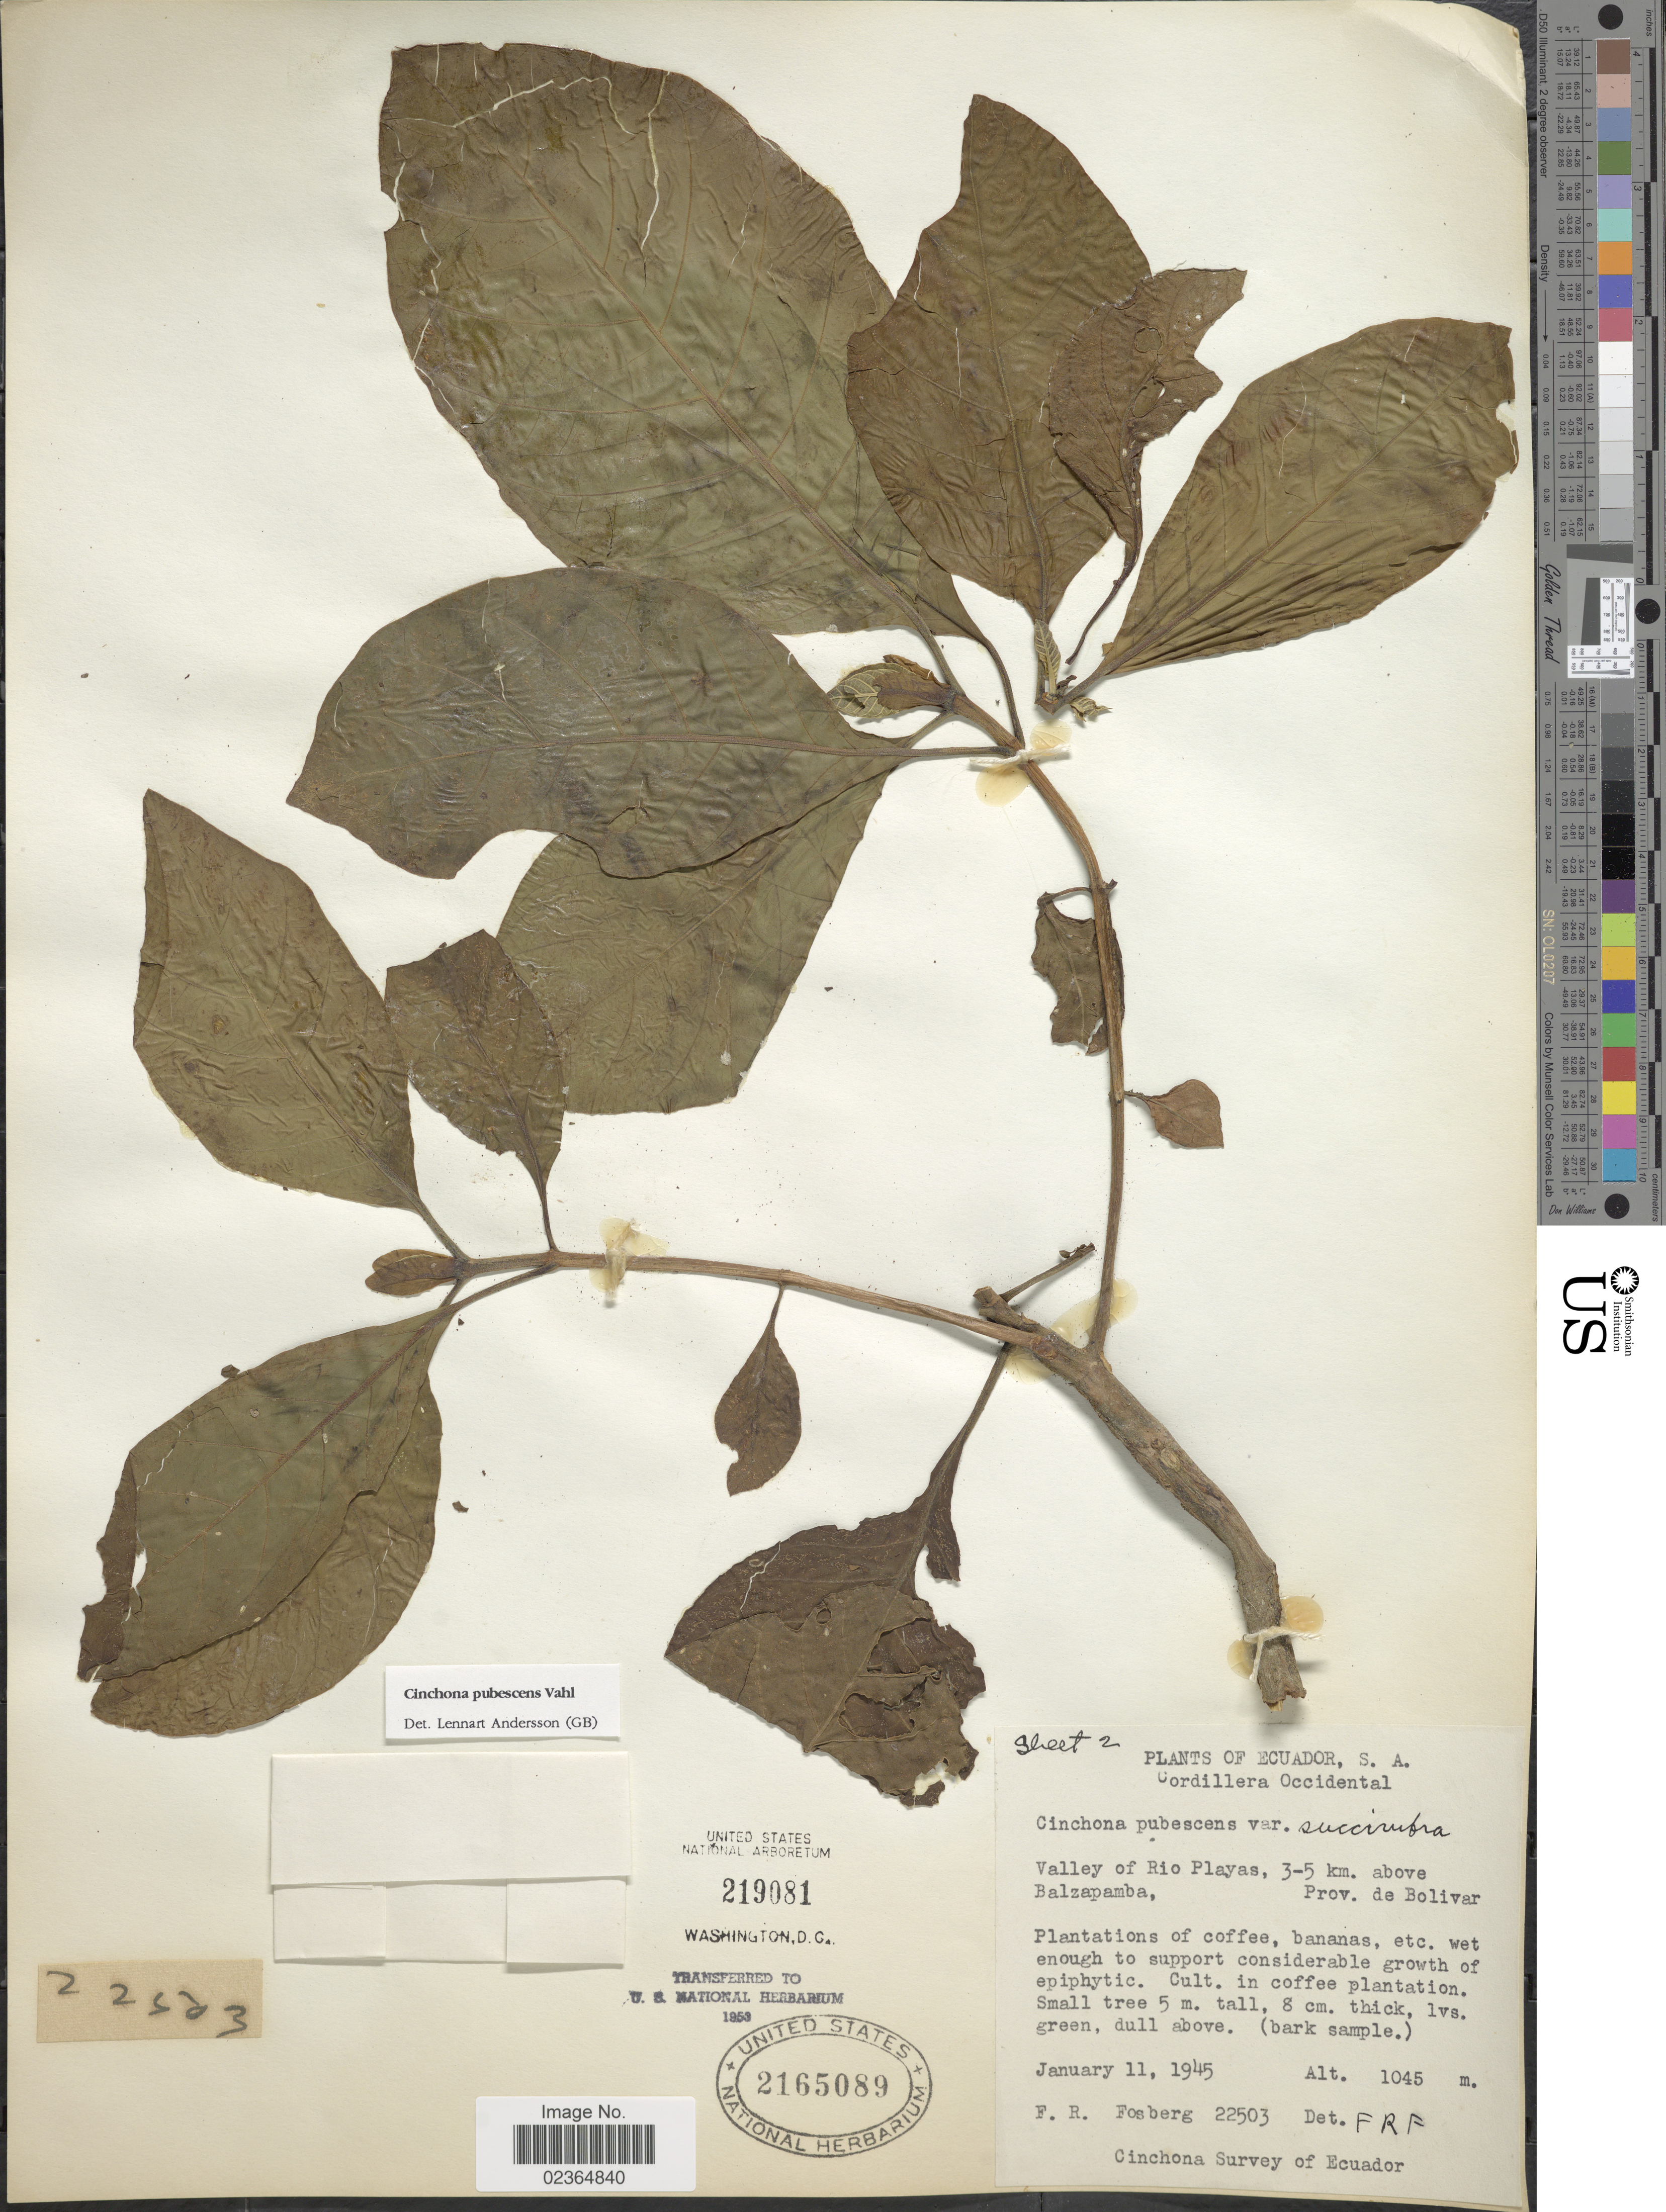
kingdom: Plantae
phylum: Tracheophyta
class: Magnoliopsida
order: Gentianales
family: Rubiaceae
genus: Cinchona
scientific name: Cinchona pubescens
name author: Vahl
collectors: F. R. Fosberg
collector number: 22503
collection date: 1945-01-11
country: Ecuador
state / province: Bolívar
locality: Cordillera Occidental. Valley of Rio Playas, 3-5 km. above Balzapamba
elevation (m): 1045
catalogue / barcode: US 2165089